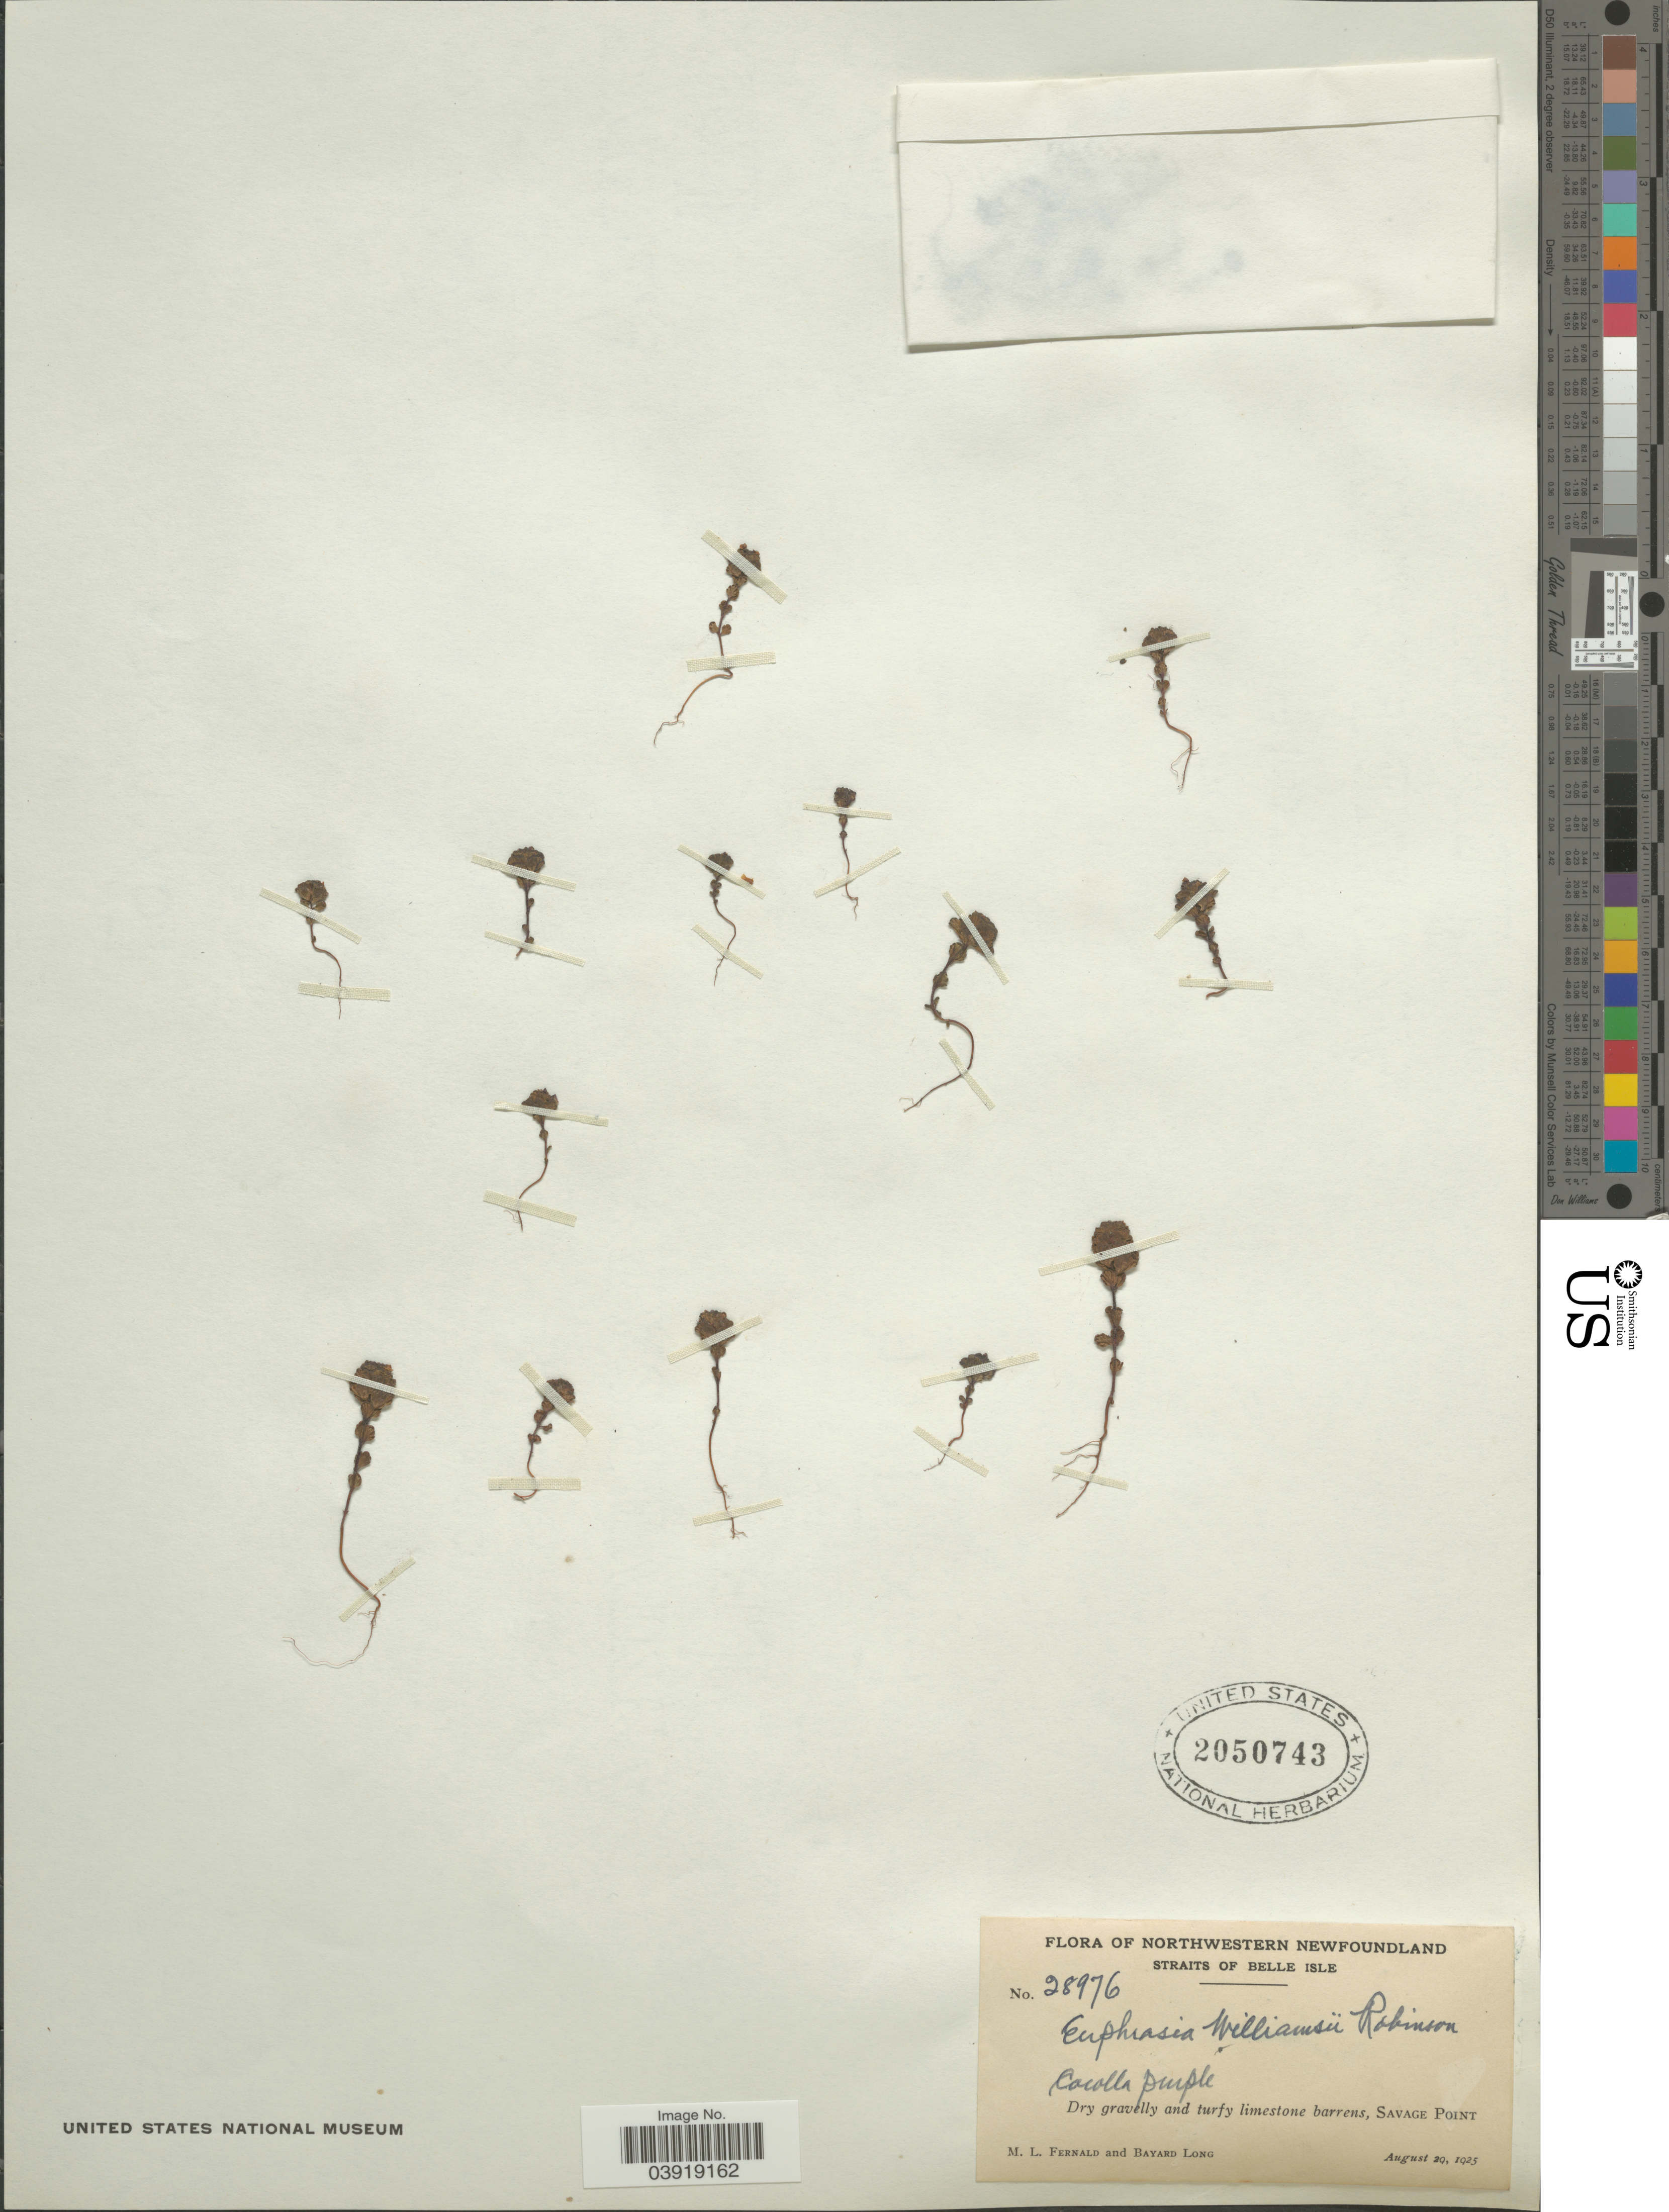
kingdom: Plantae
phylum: Tracheophyta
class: Magnoliopsida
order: Lamiales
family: Orobanchaceae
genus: Euphrasia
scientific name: Euphrasia williamsii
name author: B.L. Rob.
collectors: M. L. Fernald & B. Long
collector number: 28976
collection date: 1925-08-29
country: Canada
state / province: Newfoundland and Labrador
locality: Northwestern Newfoundland. Straits of Belle Isle. Dry gravelly and turfy limestone barrens, Savage Point.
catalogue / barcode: US 2050743